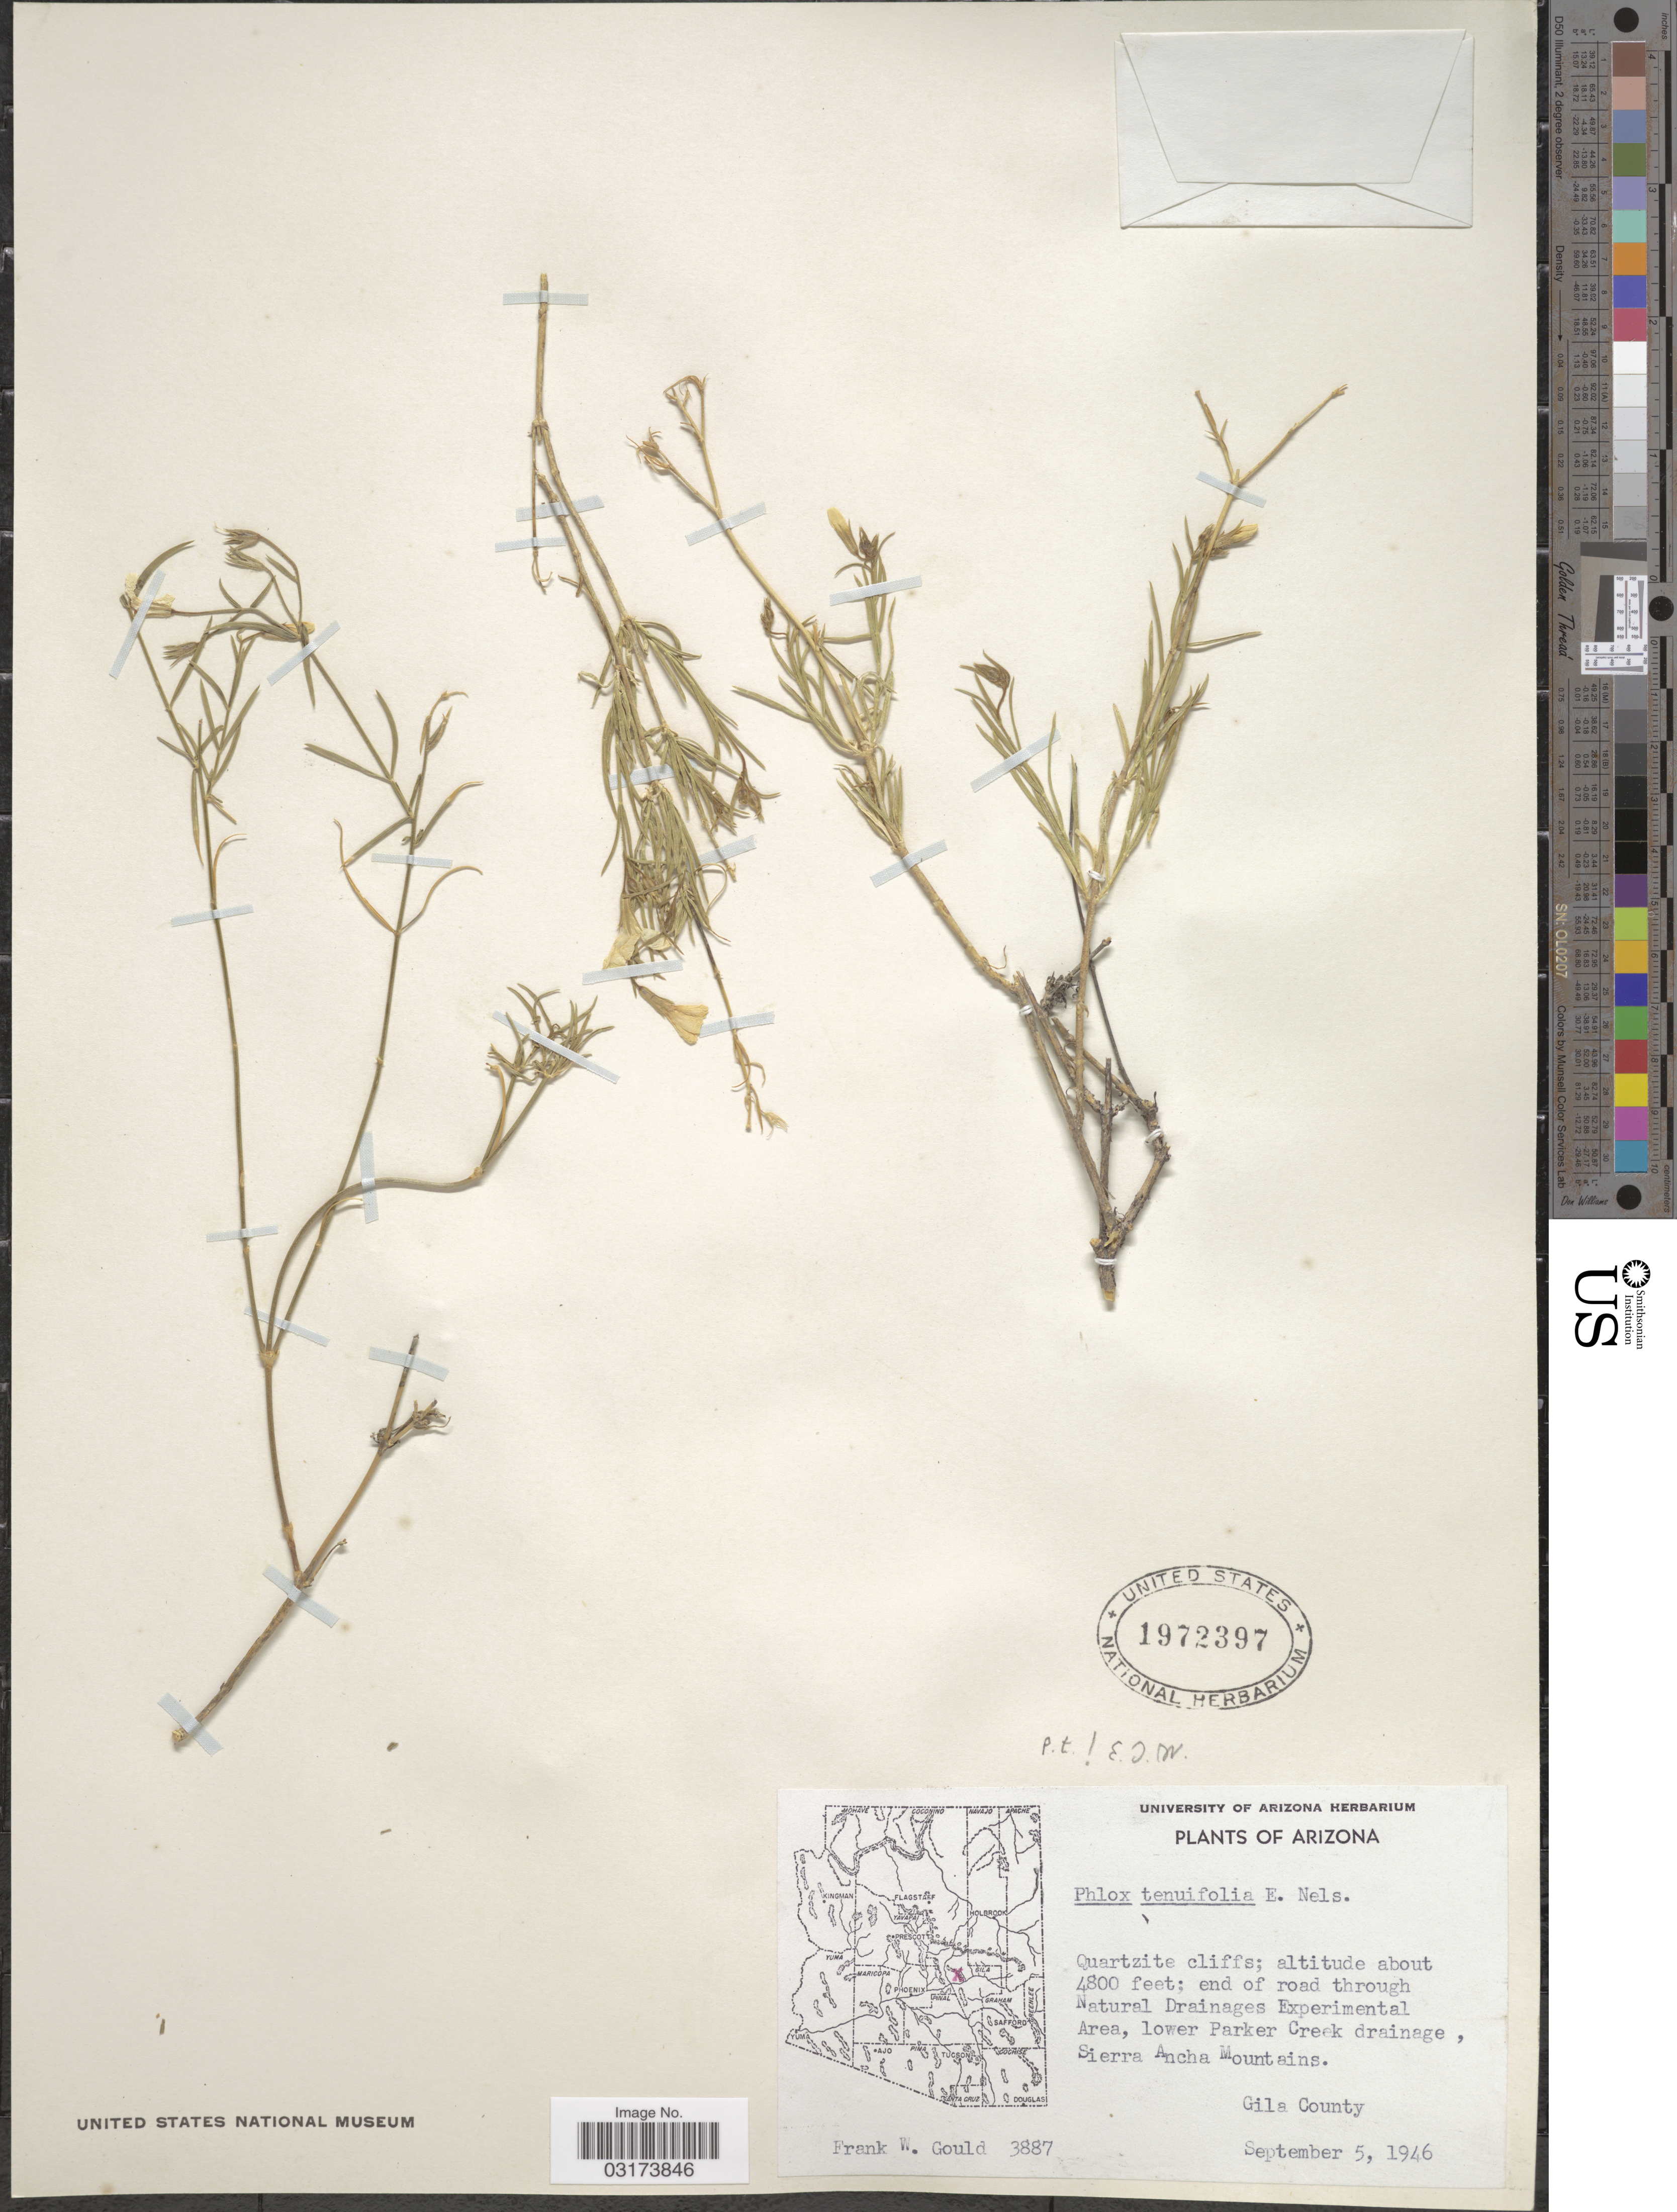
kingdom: Plantae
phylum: Tracheophyta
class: Magnoliopsida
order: Ericales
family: Polemoniaceae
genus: Phlox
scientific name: Phlox tenuifolia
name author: E.E. Nelson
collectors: F. W. Gould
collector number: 3887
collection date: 1946-09-05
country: United States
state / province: Arizona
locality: End of road through Natural Drainages Experimental Area, lower Parker Creek drainage, Sierra Ancha Mountains. Gila County.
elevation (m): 1463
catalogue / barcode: US 1972397